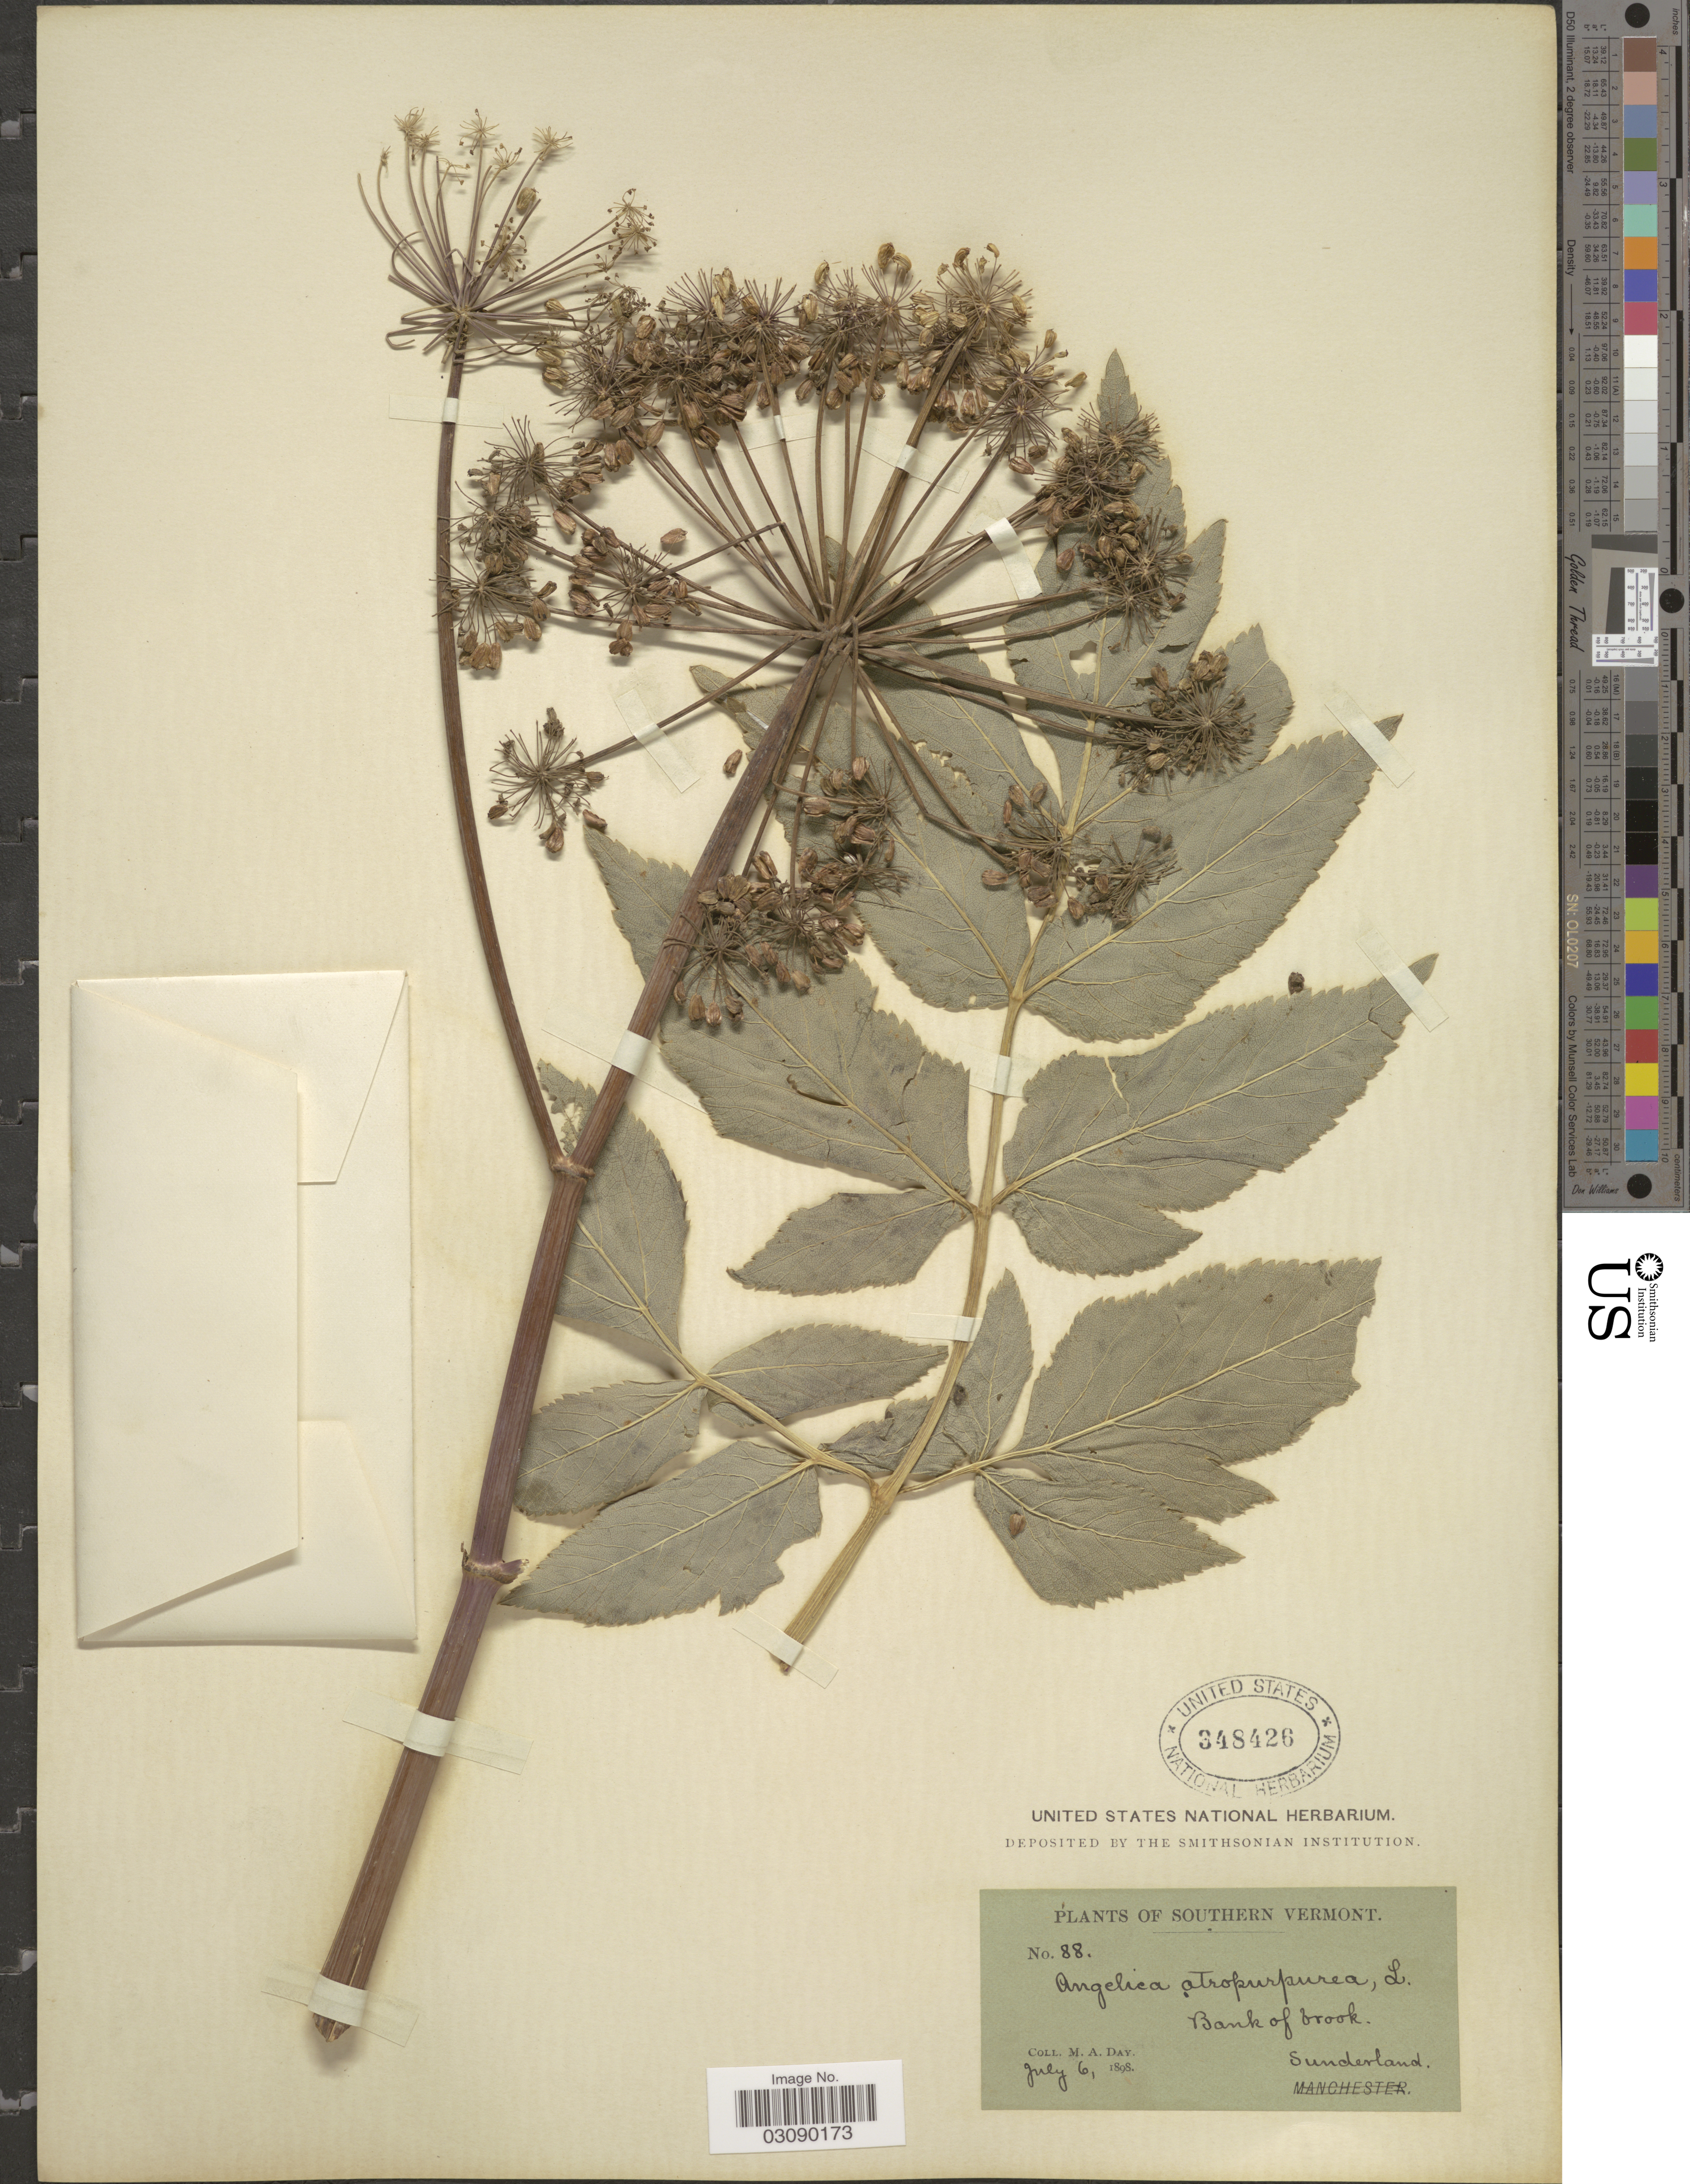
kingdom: Plantae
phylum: Tracheophyta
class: Magnoliopsida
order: Apiales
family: Apiaceae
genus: Angelica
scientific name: Angelica atropurpurea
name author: L.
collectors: M. Day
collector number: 88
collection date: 1898-07-06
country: United States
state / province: Vermont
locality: Southern Vermont. Bank of brook. Sunderland.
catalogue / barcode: US 348426